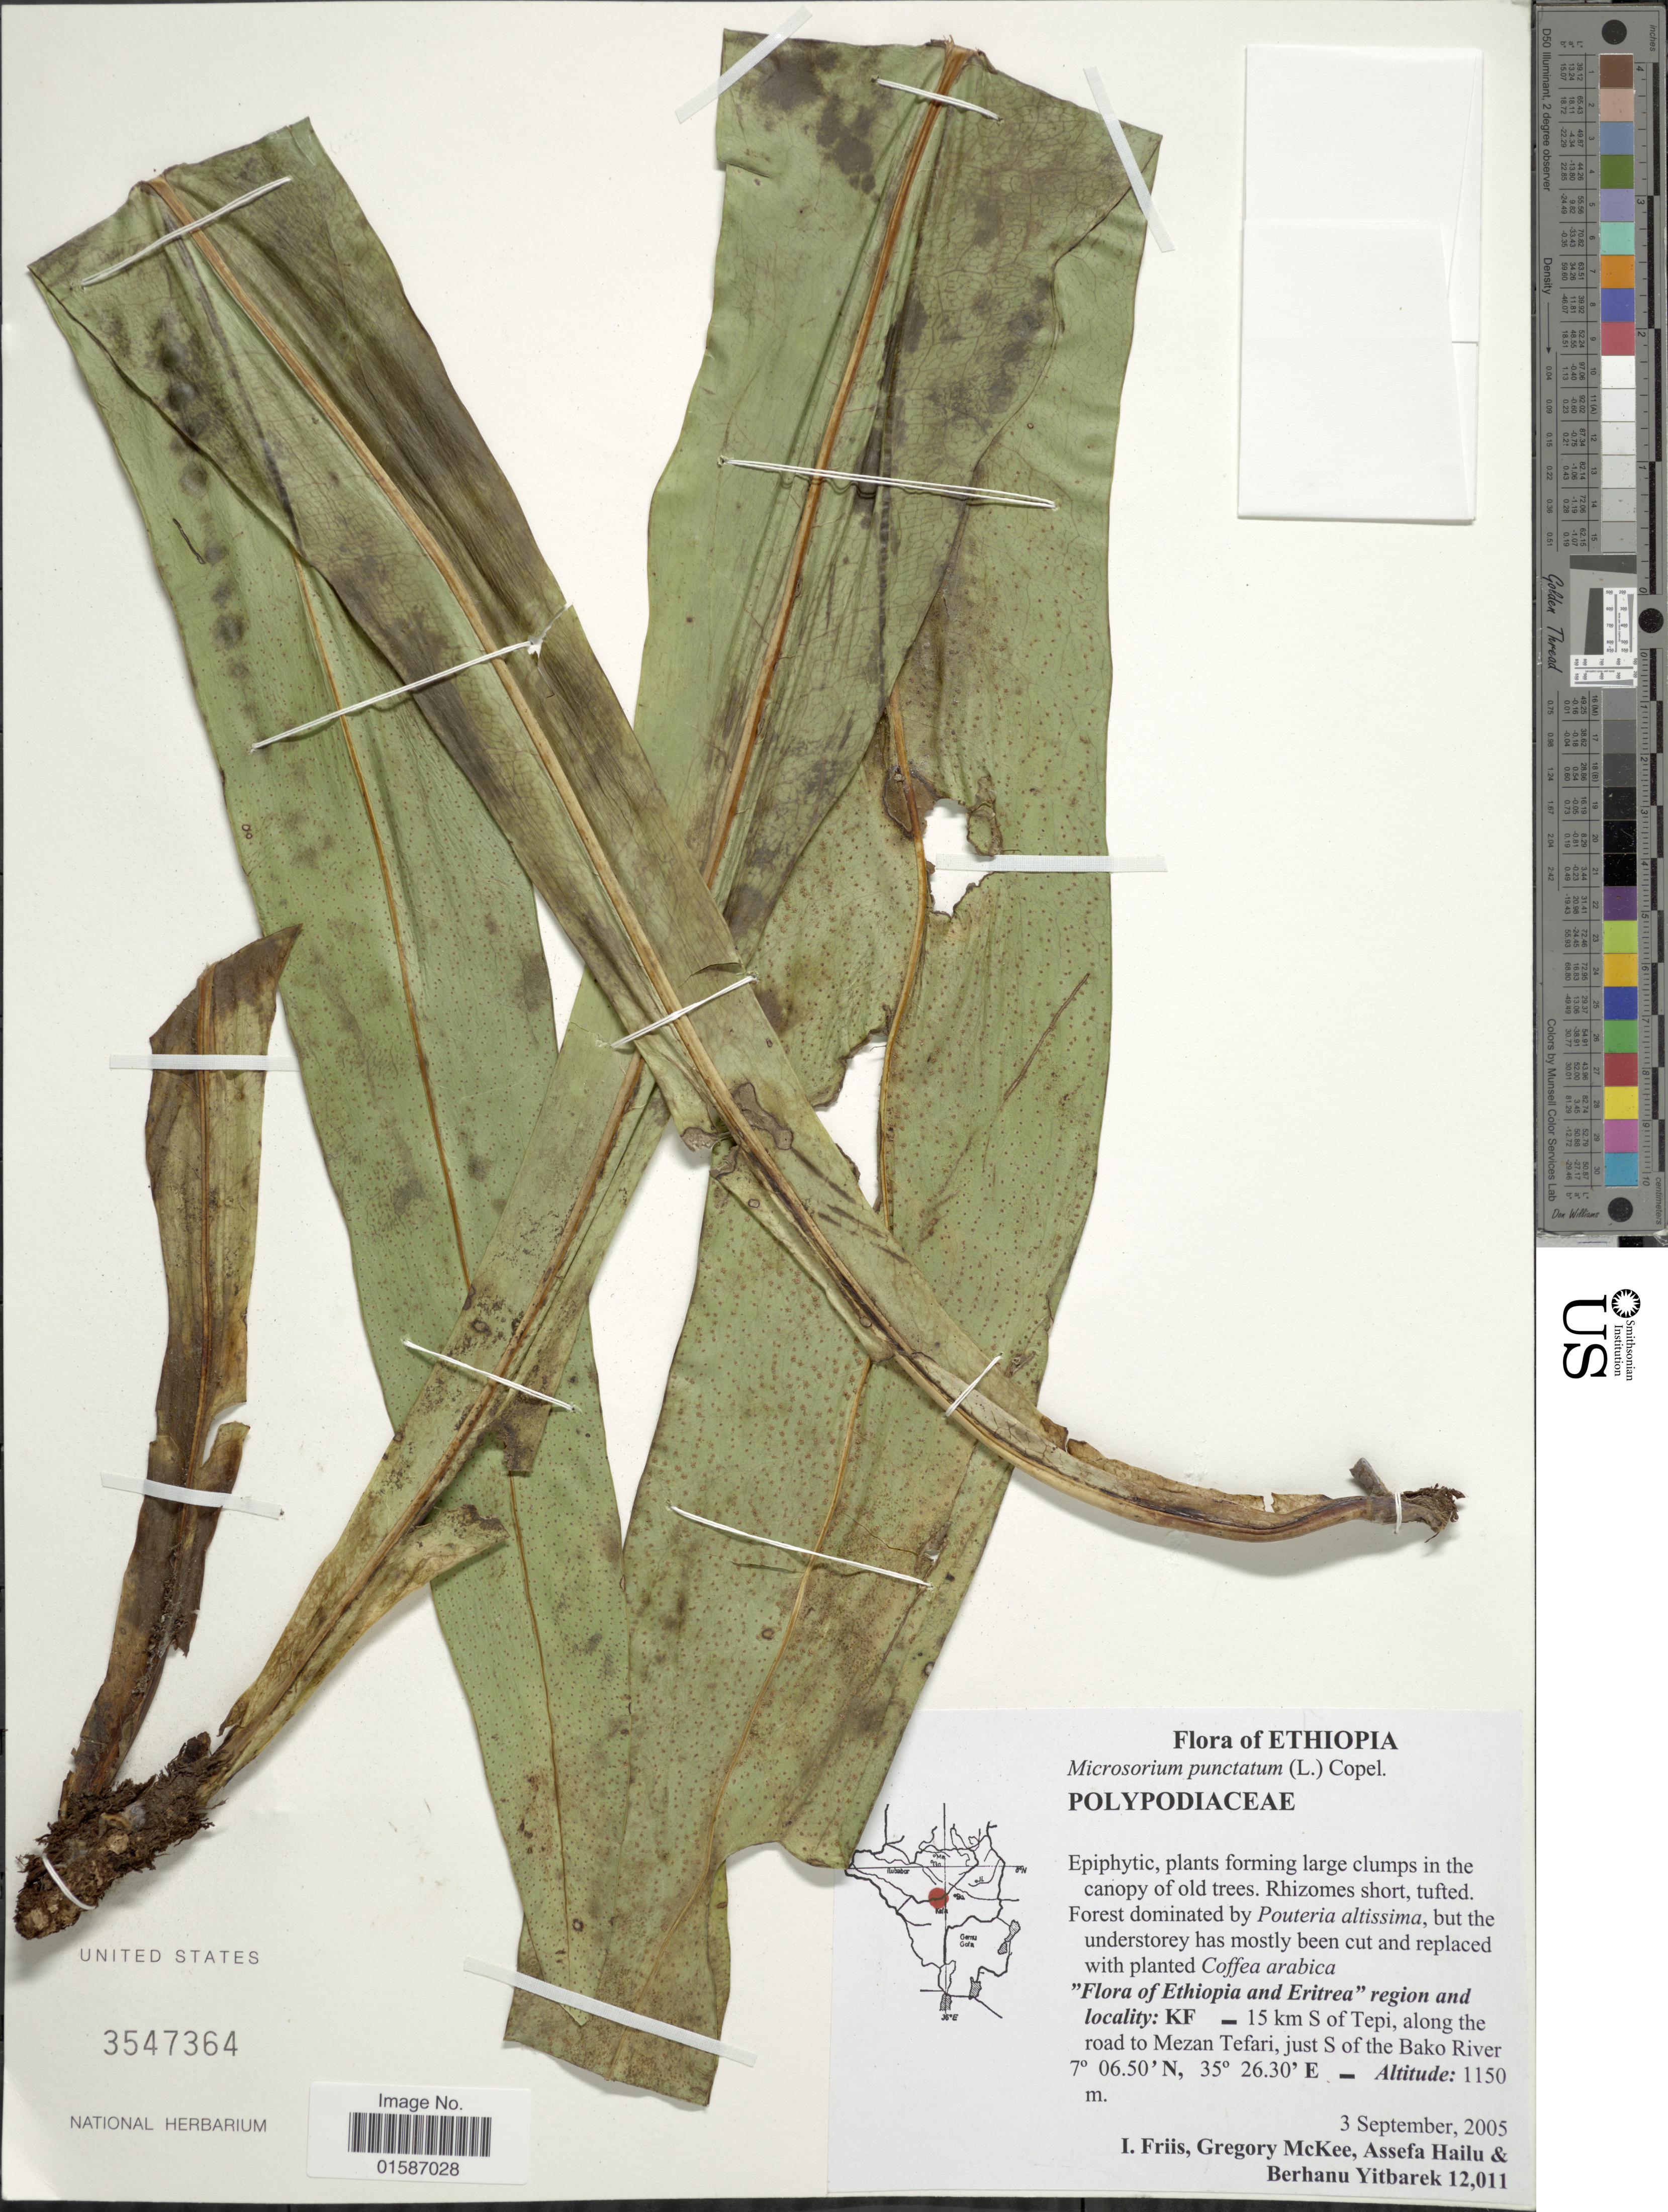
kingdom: Plantae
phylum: Tracheophyta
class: Polypodiopsida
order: Polypodiales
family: Polypodiaceae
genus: Microsorum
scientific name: Microsorum punctatum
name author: (L.) Copel.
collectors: I. Friis, G. S. McKee, A. Hailu & B. Yitbarek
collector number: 12011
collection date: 2005-09-03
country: Ethiopia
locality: Ethiopia and Eritrea, KF - 15 kmm S of Tepi, along the road to Mezan Tefari, just S of the Bako River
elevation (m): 1150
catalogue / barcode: US 3547364